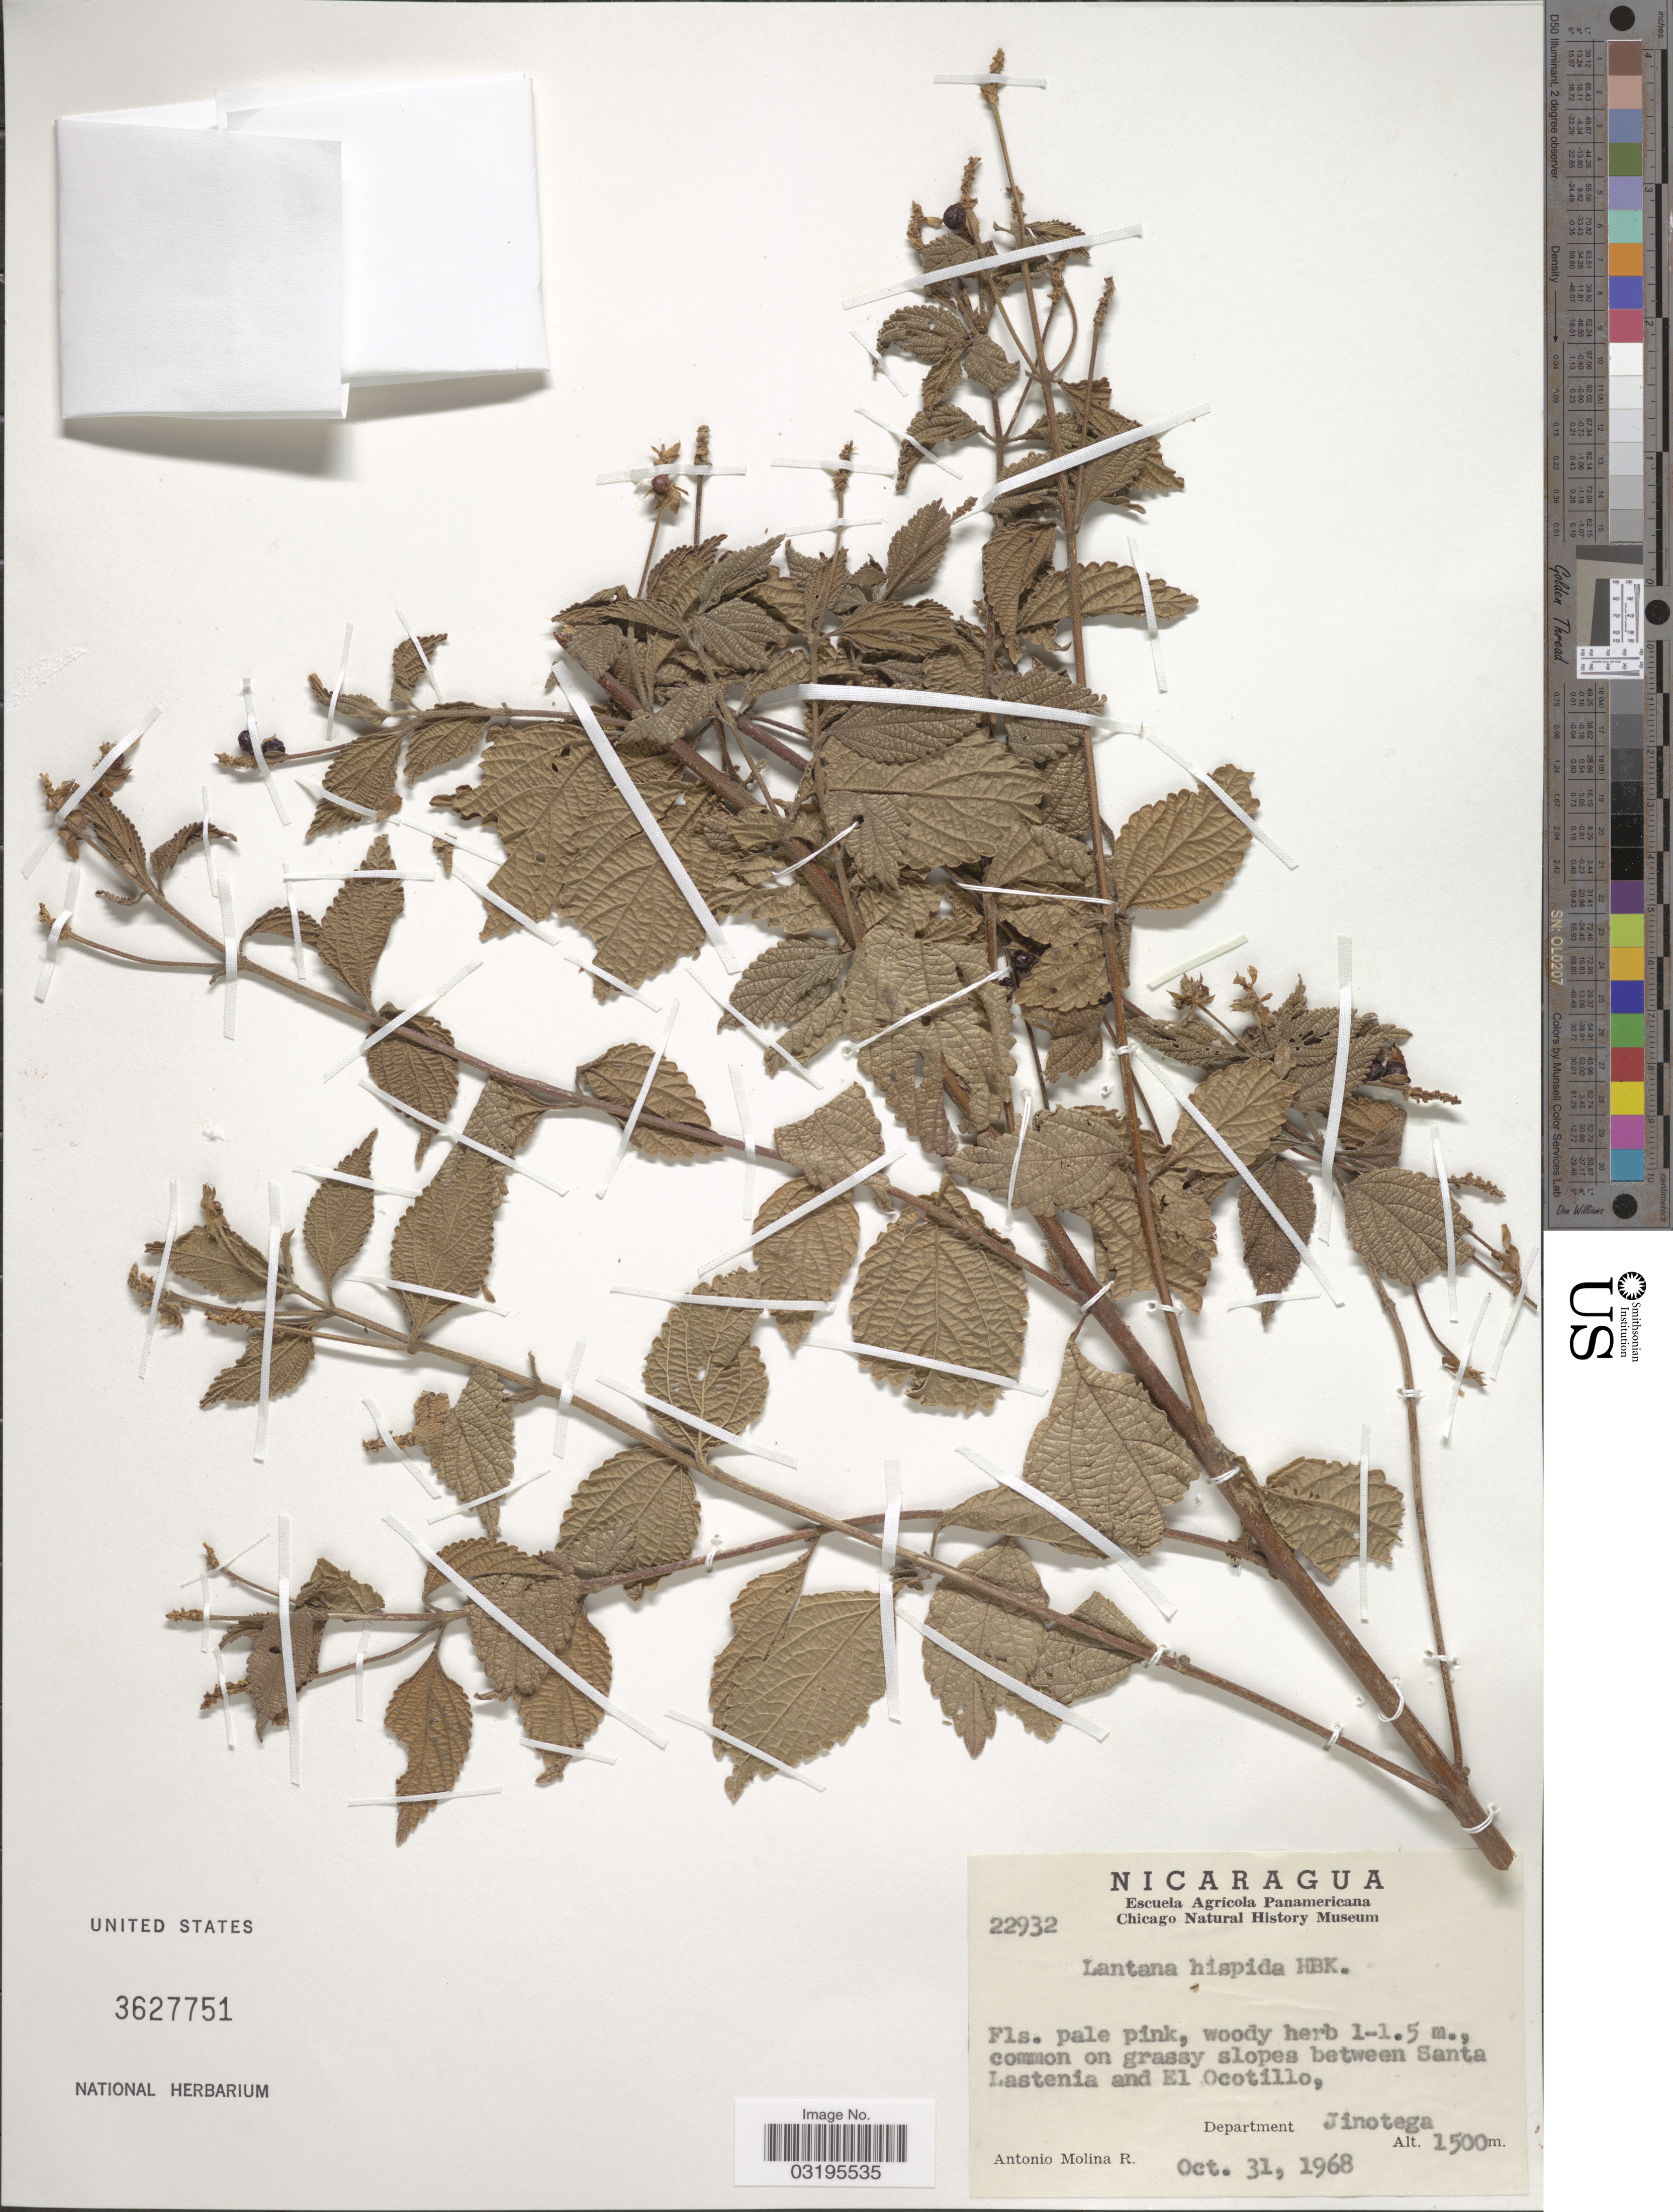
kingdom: Plantae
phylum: Tracheophyta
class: Magnoliopsida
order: Lamiales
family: Verbenaceae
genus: Lantana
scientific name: Lantana hispida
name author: Kunth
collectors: A. Molina R.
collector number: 22932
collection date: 1968-10-31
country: Nicaragua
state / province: Jinotega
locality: Common on grassy slopes between Santa Lastenia and El Ocotillo, Department Jinotega.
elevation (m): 1500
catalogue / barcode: US 3627751